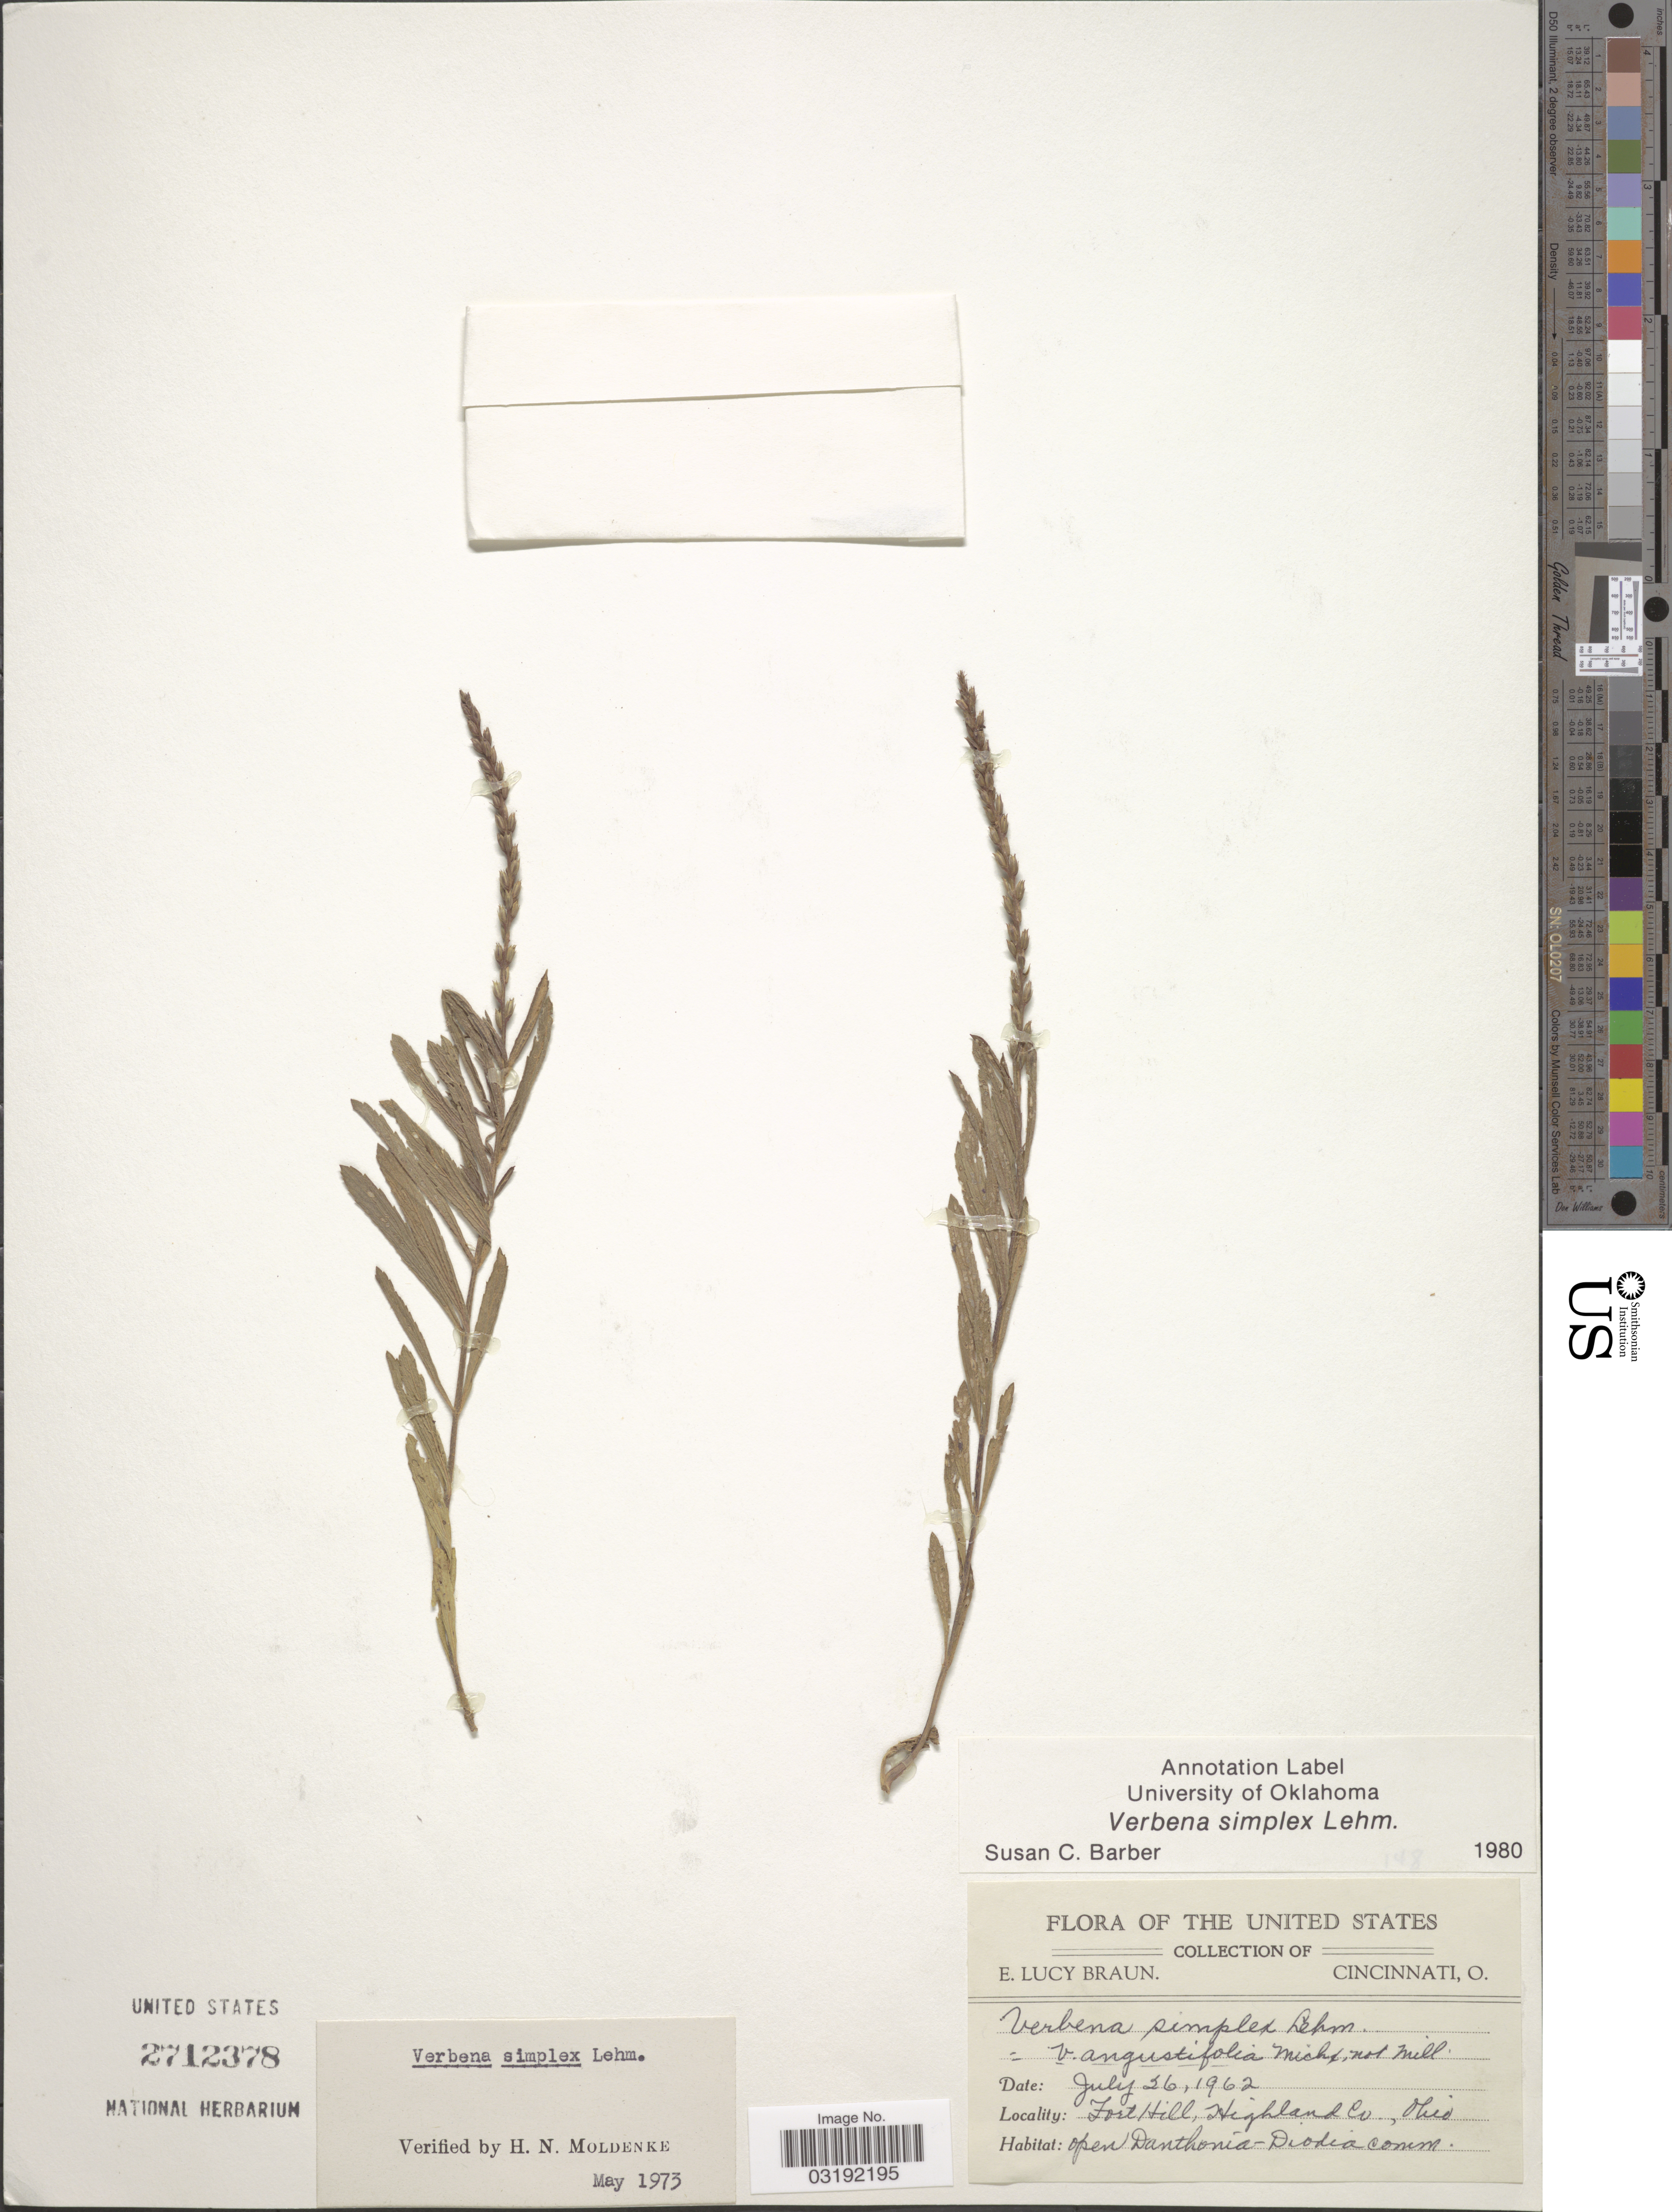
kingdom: Plantae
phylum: Tracheophyta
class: Magnoliopsida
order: Lamiales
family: Verbenaceae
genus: Verbena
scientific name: Verbena simplex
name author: F. Lehm.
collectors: E. L. Braun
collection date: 1962-07-26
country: United States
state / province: Ohio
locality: Fort Hill, Highland Co.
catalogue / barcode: US 2712378